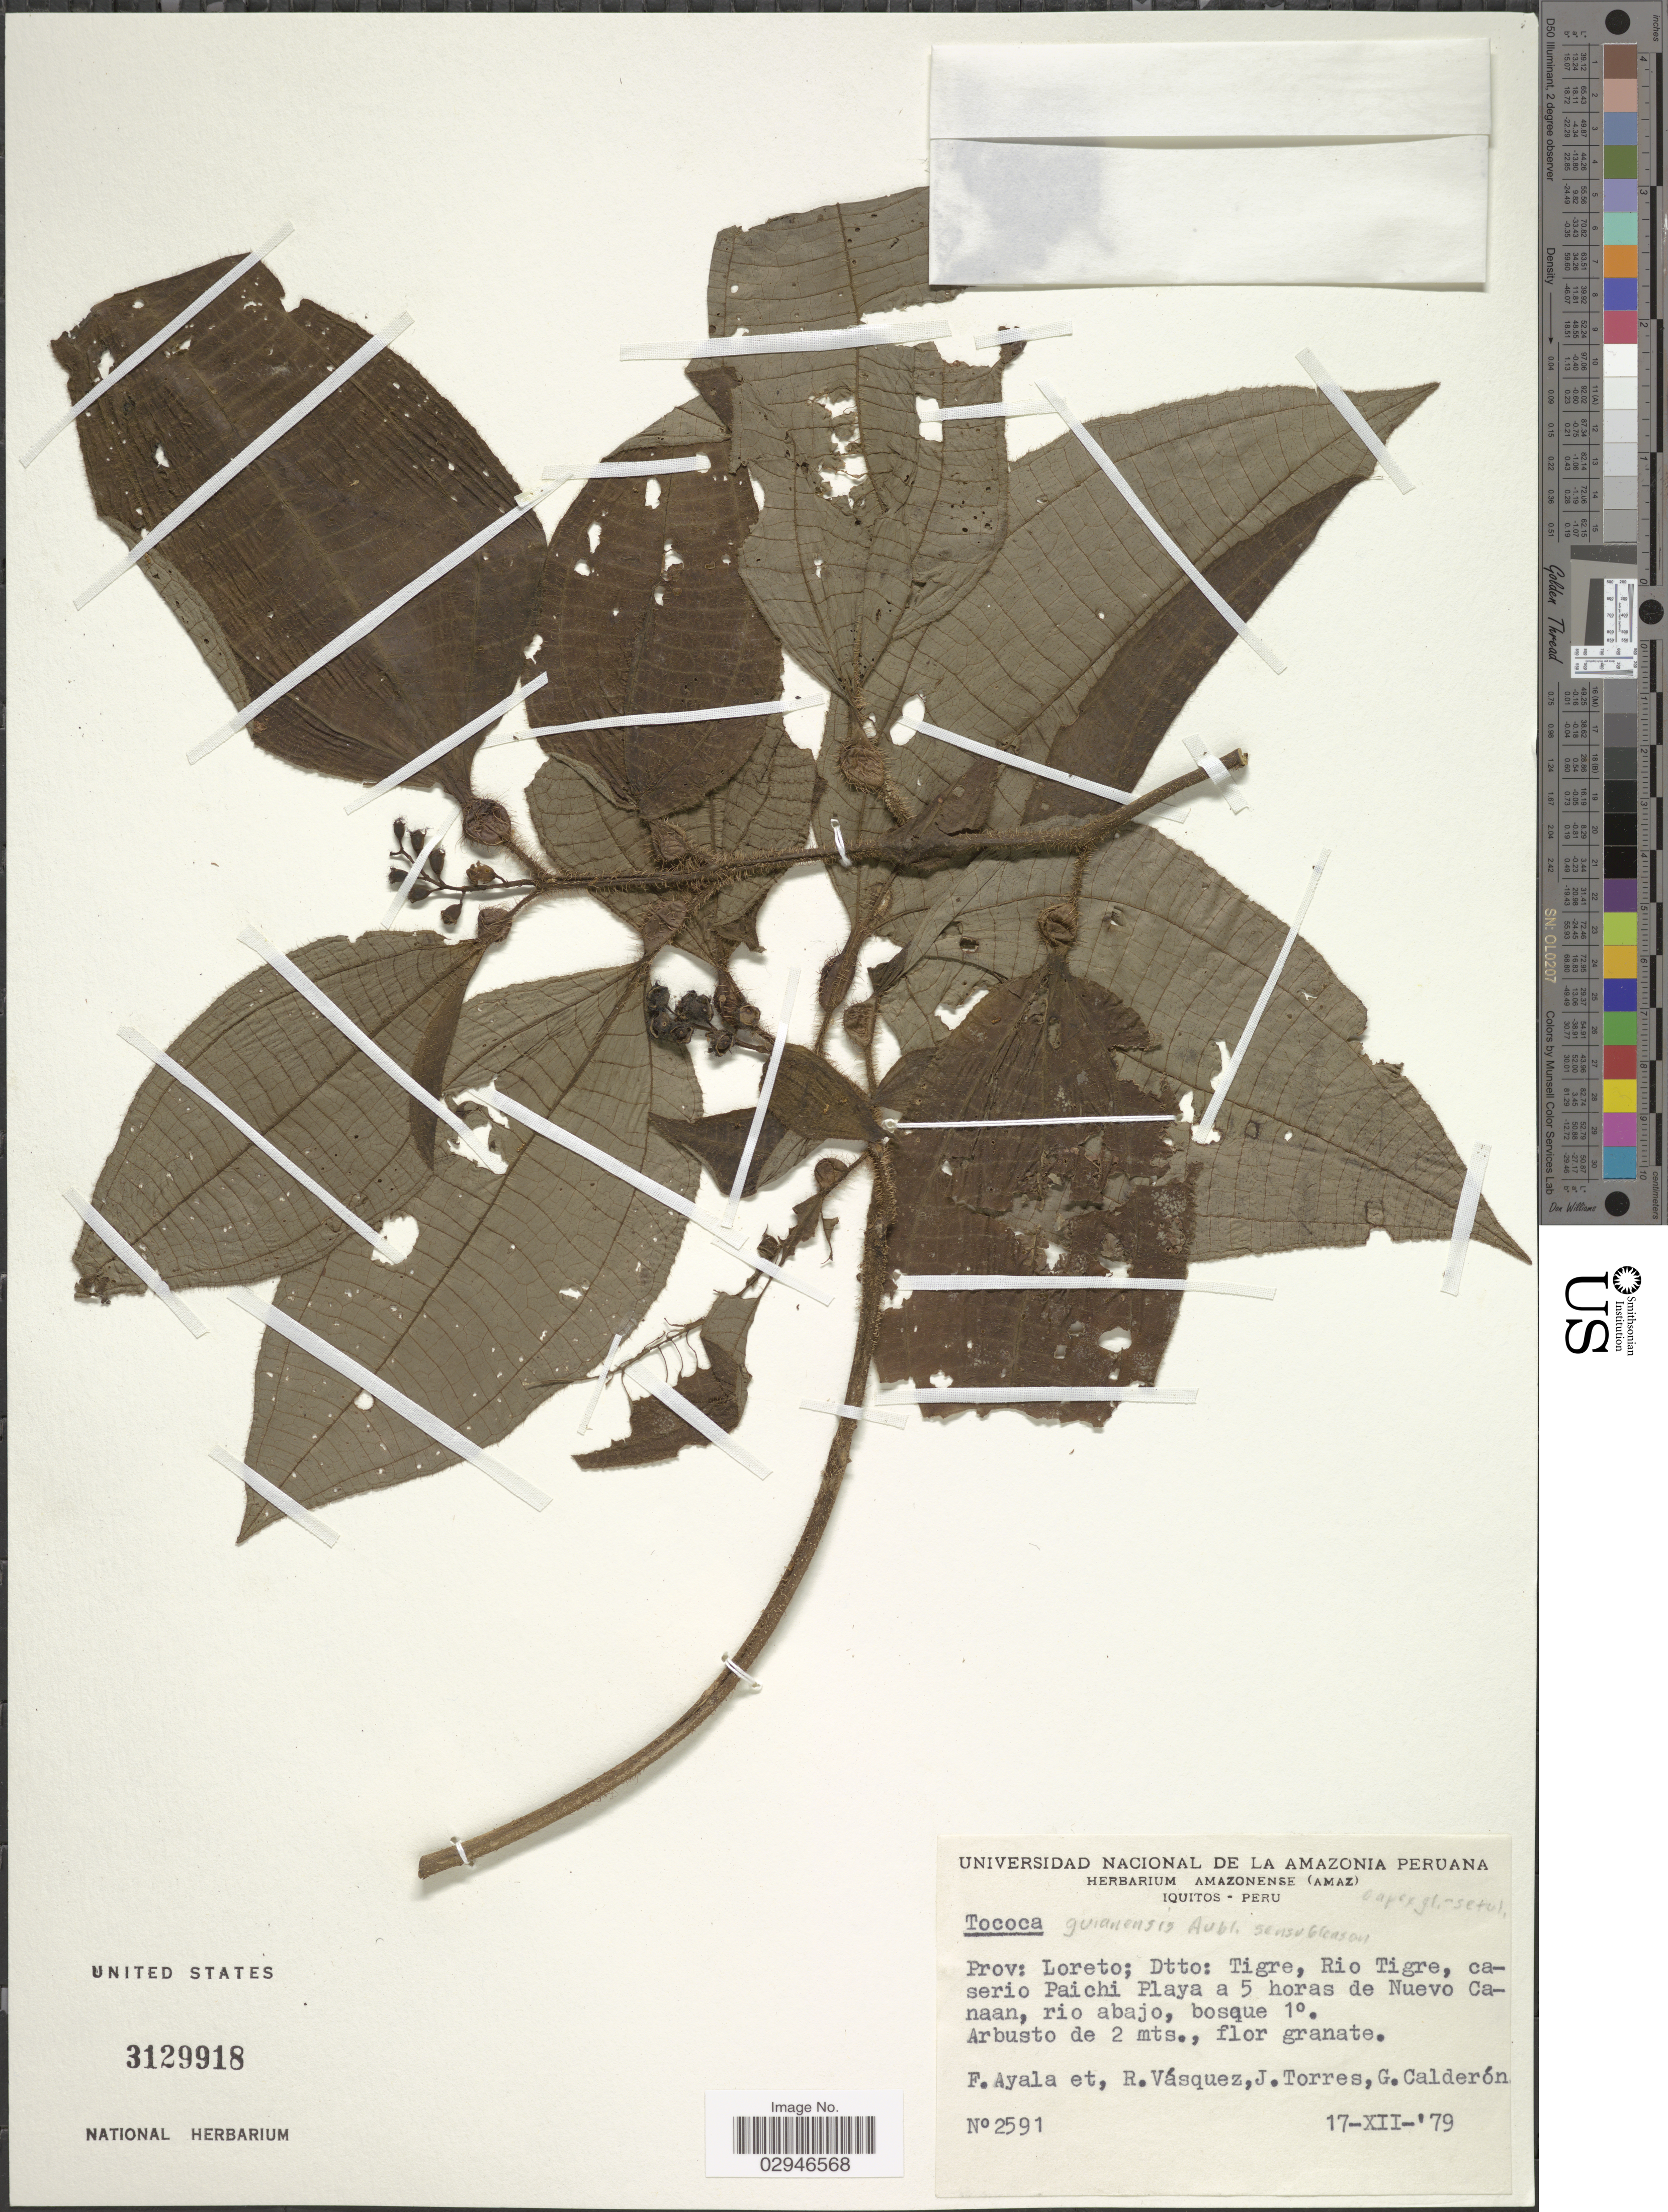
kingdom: Plantae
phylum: Tracheophyta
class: Magnoliopsida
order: Myrtales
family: Melastomataceae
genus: Tococa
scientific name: Tococa guianensis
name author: Aubl.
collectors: F. Ayala, R. Vásquez, J. Torres & G. Calderón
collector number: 2591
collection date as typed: Transcribed d/m/y: 17/12/79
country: Peru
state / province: Loreto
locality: Dtto. Tigrem Rio Tigre, caserio Paichi Playa a 5 horas de Nuevo Canaan.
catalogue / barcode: US 3129918